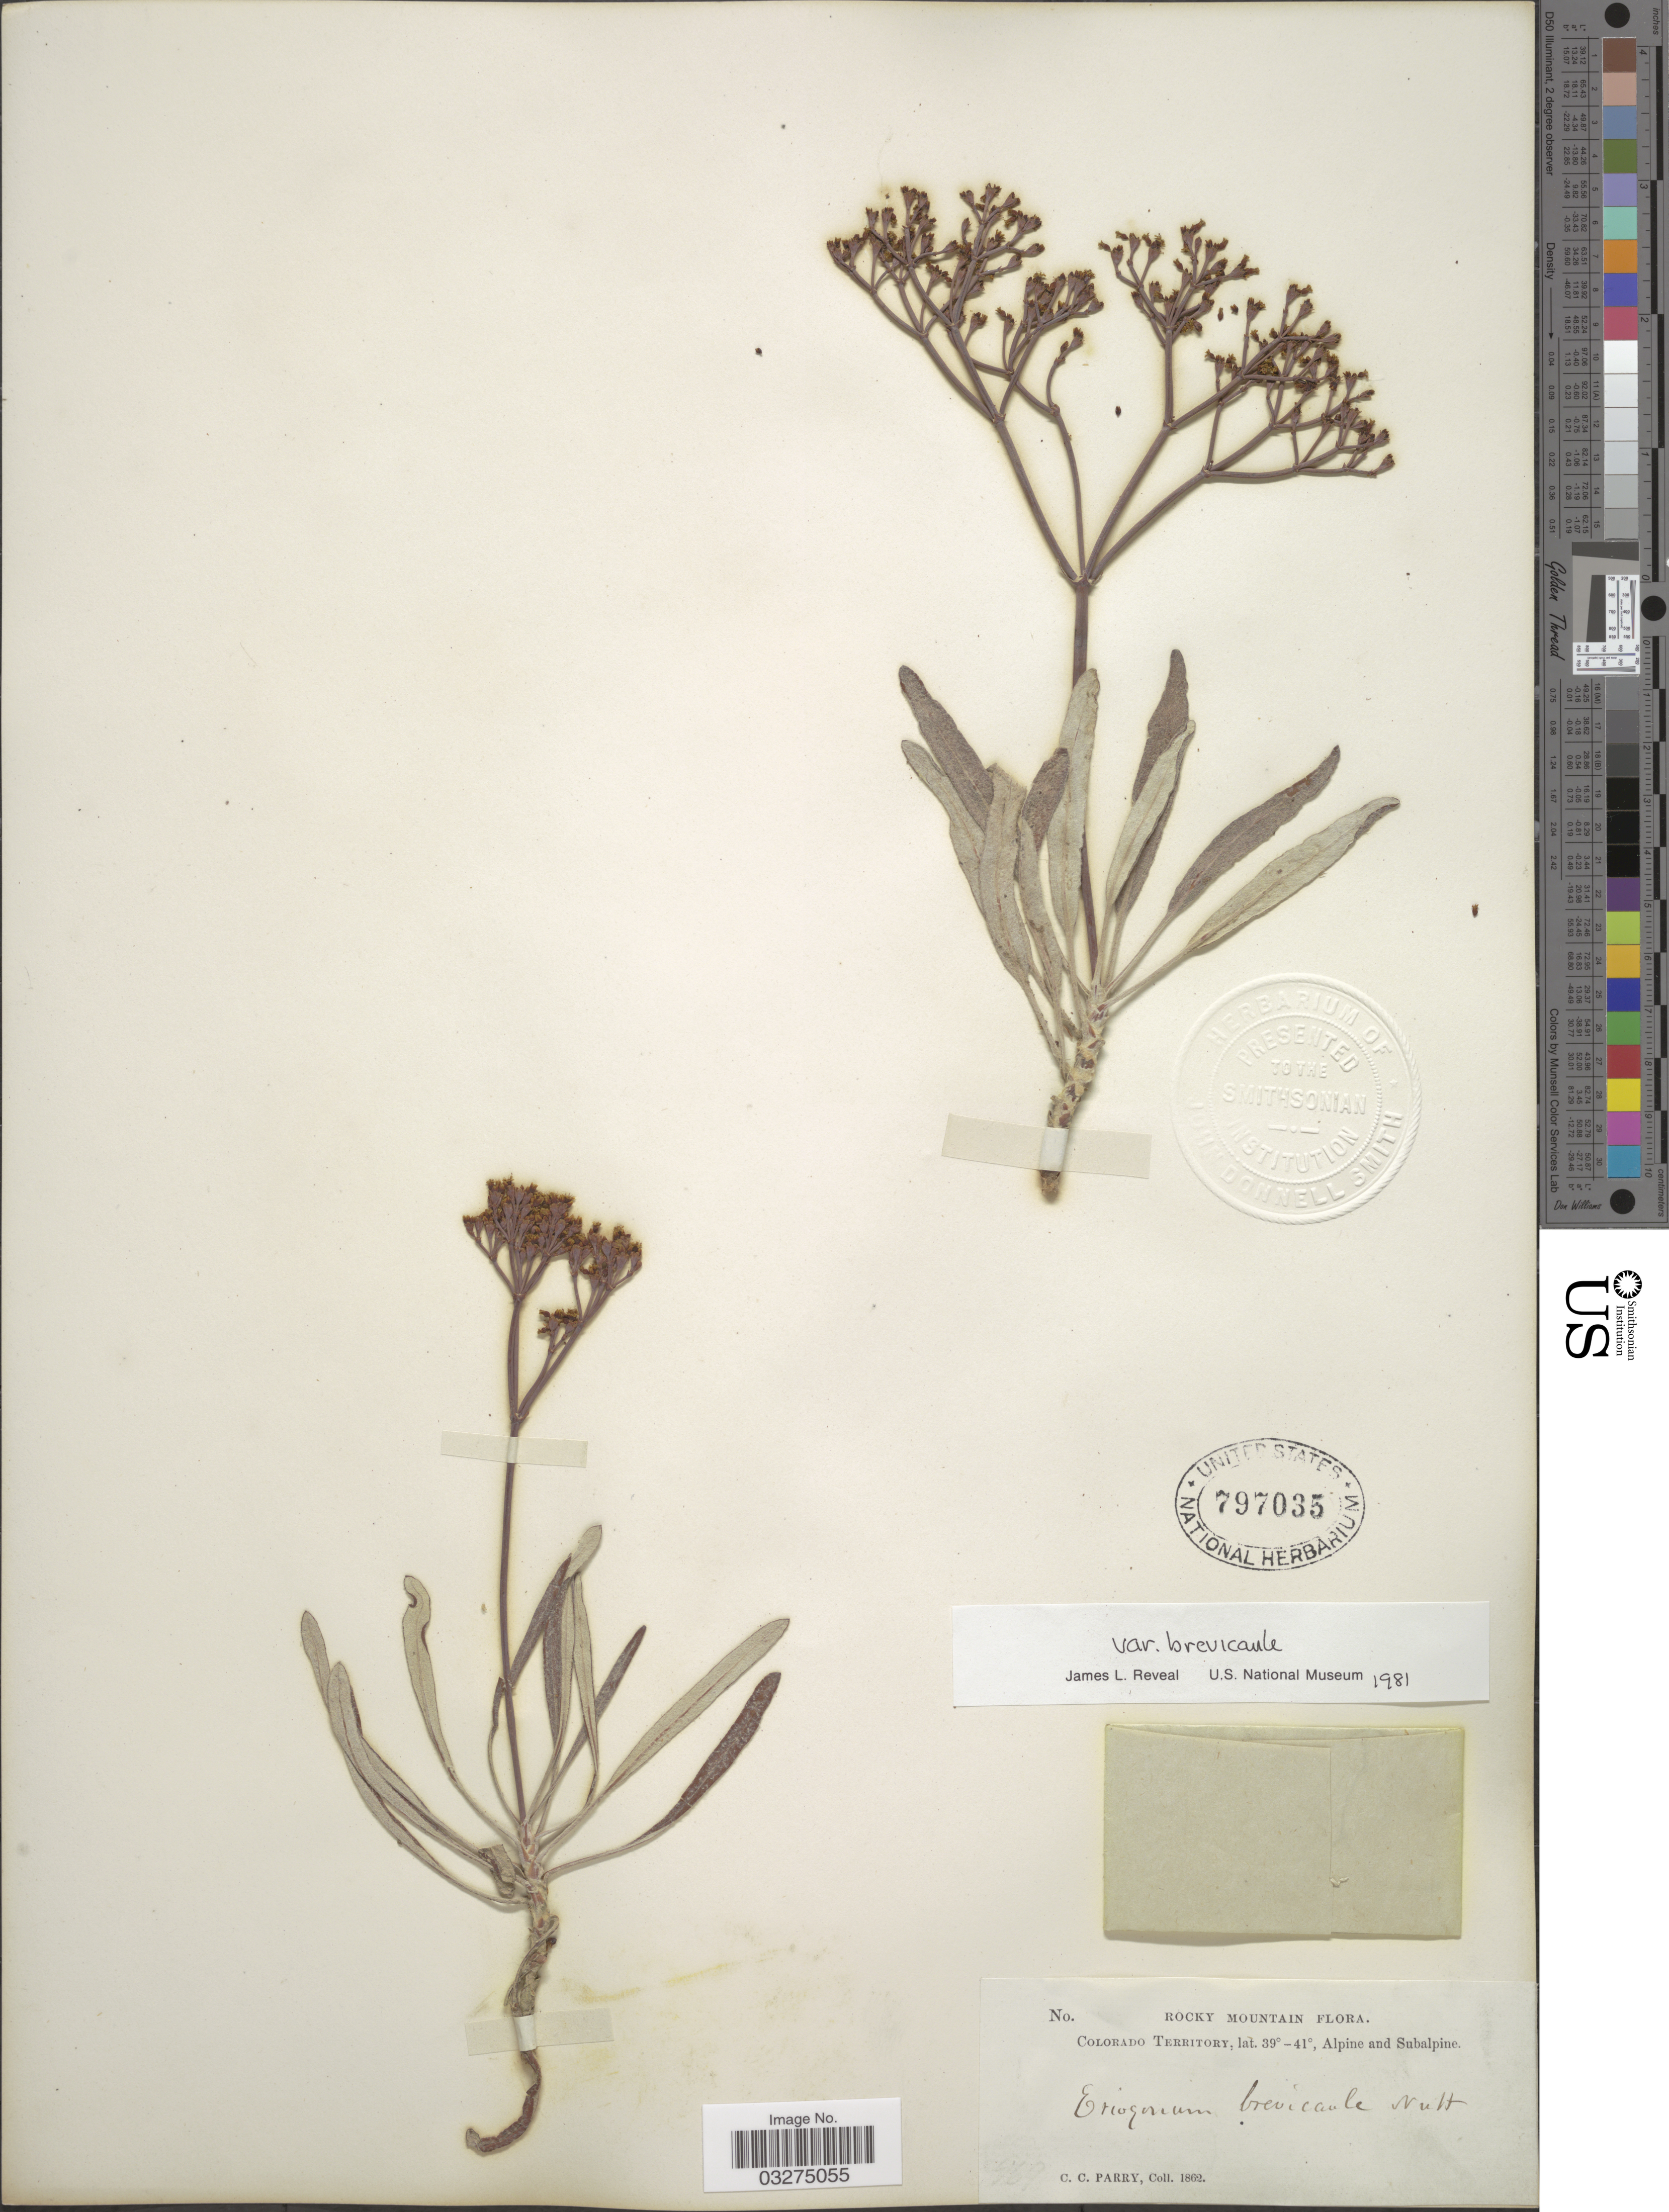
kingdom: Plantae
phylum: Tracheophyta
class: Magnoliopsida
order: Caryophyllales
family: Polygonaceae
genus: Eriogonum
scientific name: Eriogonum brevicaule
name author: Nutt.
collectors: C. C. Parry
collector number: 969*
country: United States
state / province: Colorado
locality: Rocky Mountain.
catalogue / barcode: US 797035